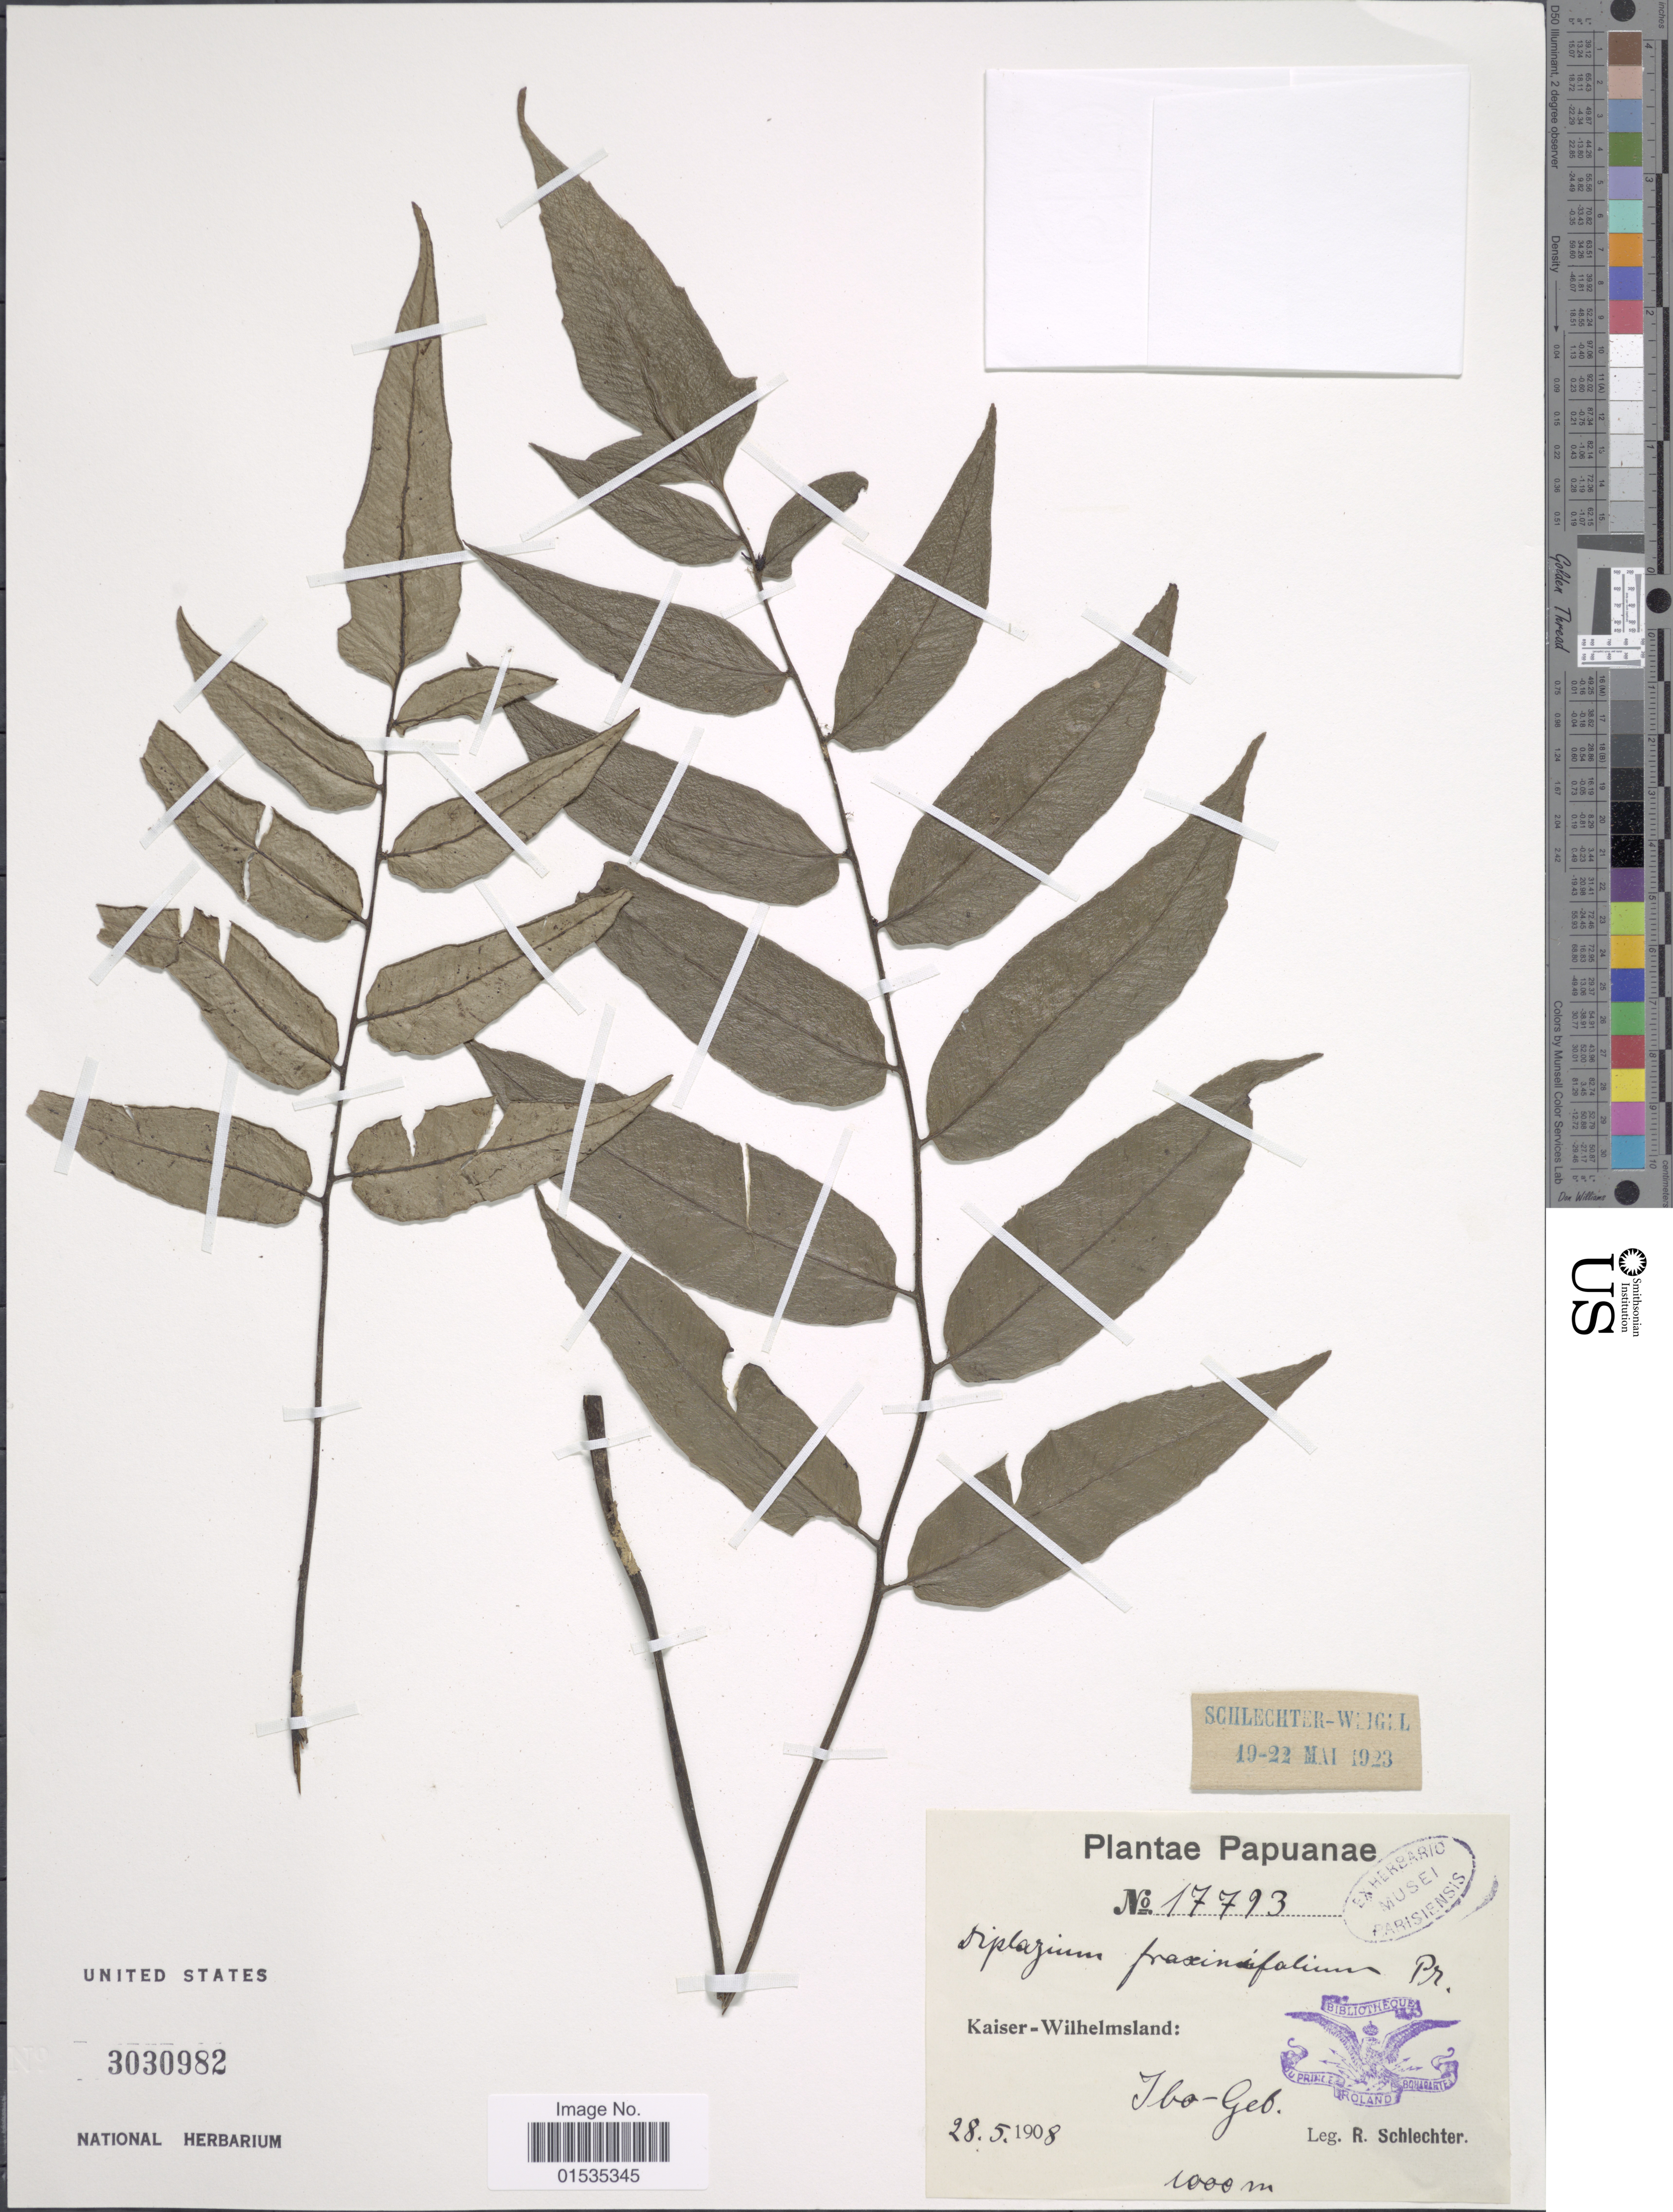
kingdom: Plantae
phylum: Tracheophyta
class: Polypodiopsida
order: Polypodiales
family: Athyriaceae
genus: Diplazium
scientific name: Diplazium sp.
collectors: F. R. R. Schlechter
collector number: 17793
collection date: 1908-05-28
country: Papua New Guinea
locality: Kaiser-Wilhelmsland. Ibu-geb.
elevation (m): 1000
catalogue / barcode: US 3030982